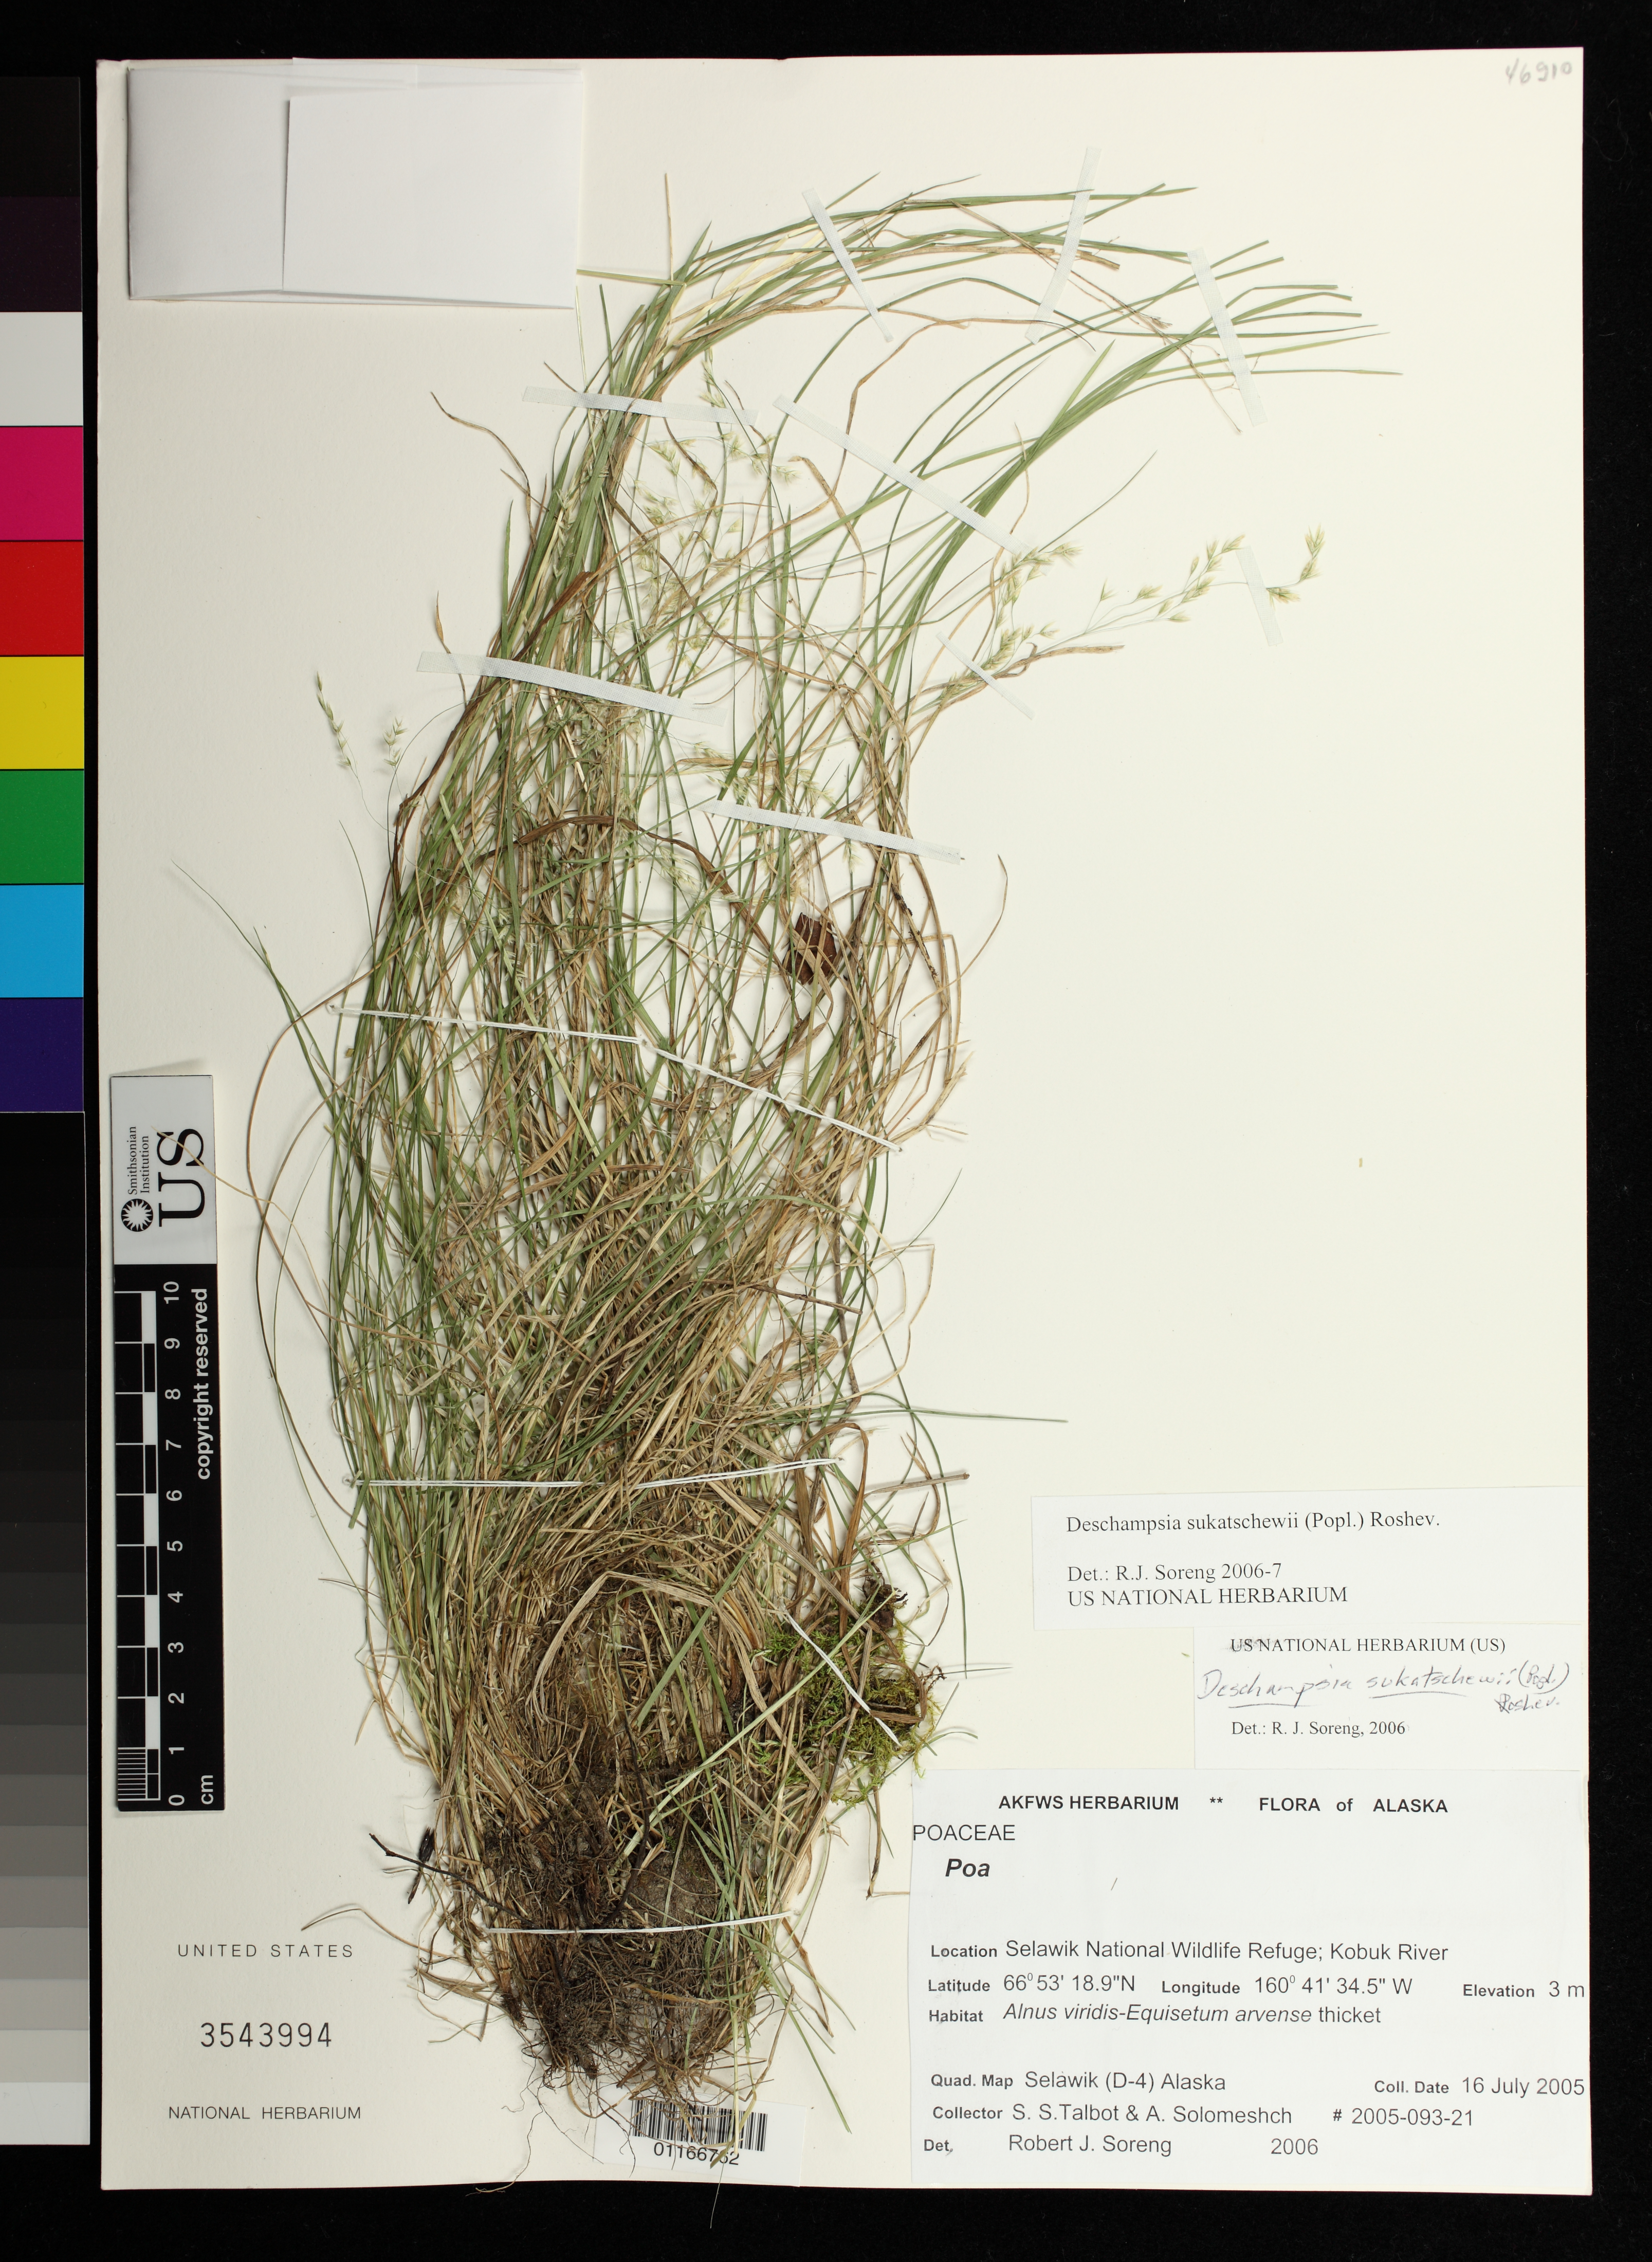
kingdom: Plantae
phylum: Tracheophyta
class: Liliopsida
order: Poales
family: Poaceae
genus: Deschampsia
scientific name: Deschampsia sukatschewii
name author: (Popl.) Roshev.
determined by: Soreng, Robert J., Research Associate (BOT), Smithsonian Institution - National Museum of Natural History (UNITED STATES)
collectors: S. S. Talbot & A. Solomeshch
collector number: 2005-093-21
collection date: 2005-07-16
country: United States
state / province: Alaska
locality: Selawik National Wildlife Refuge; Kobuk River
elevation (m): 3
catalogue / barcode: US 3543994